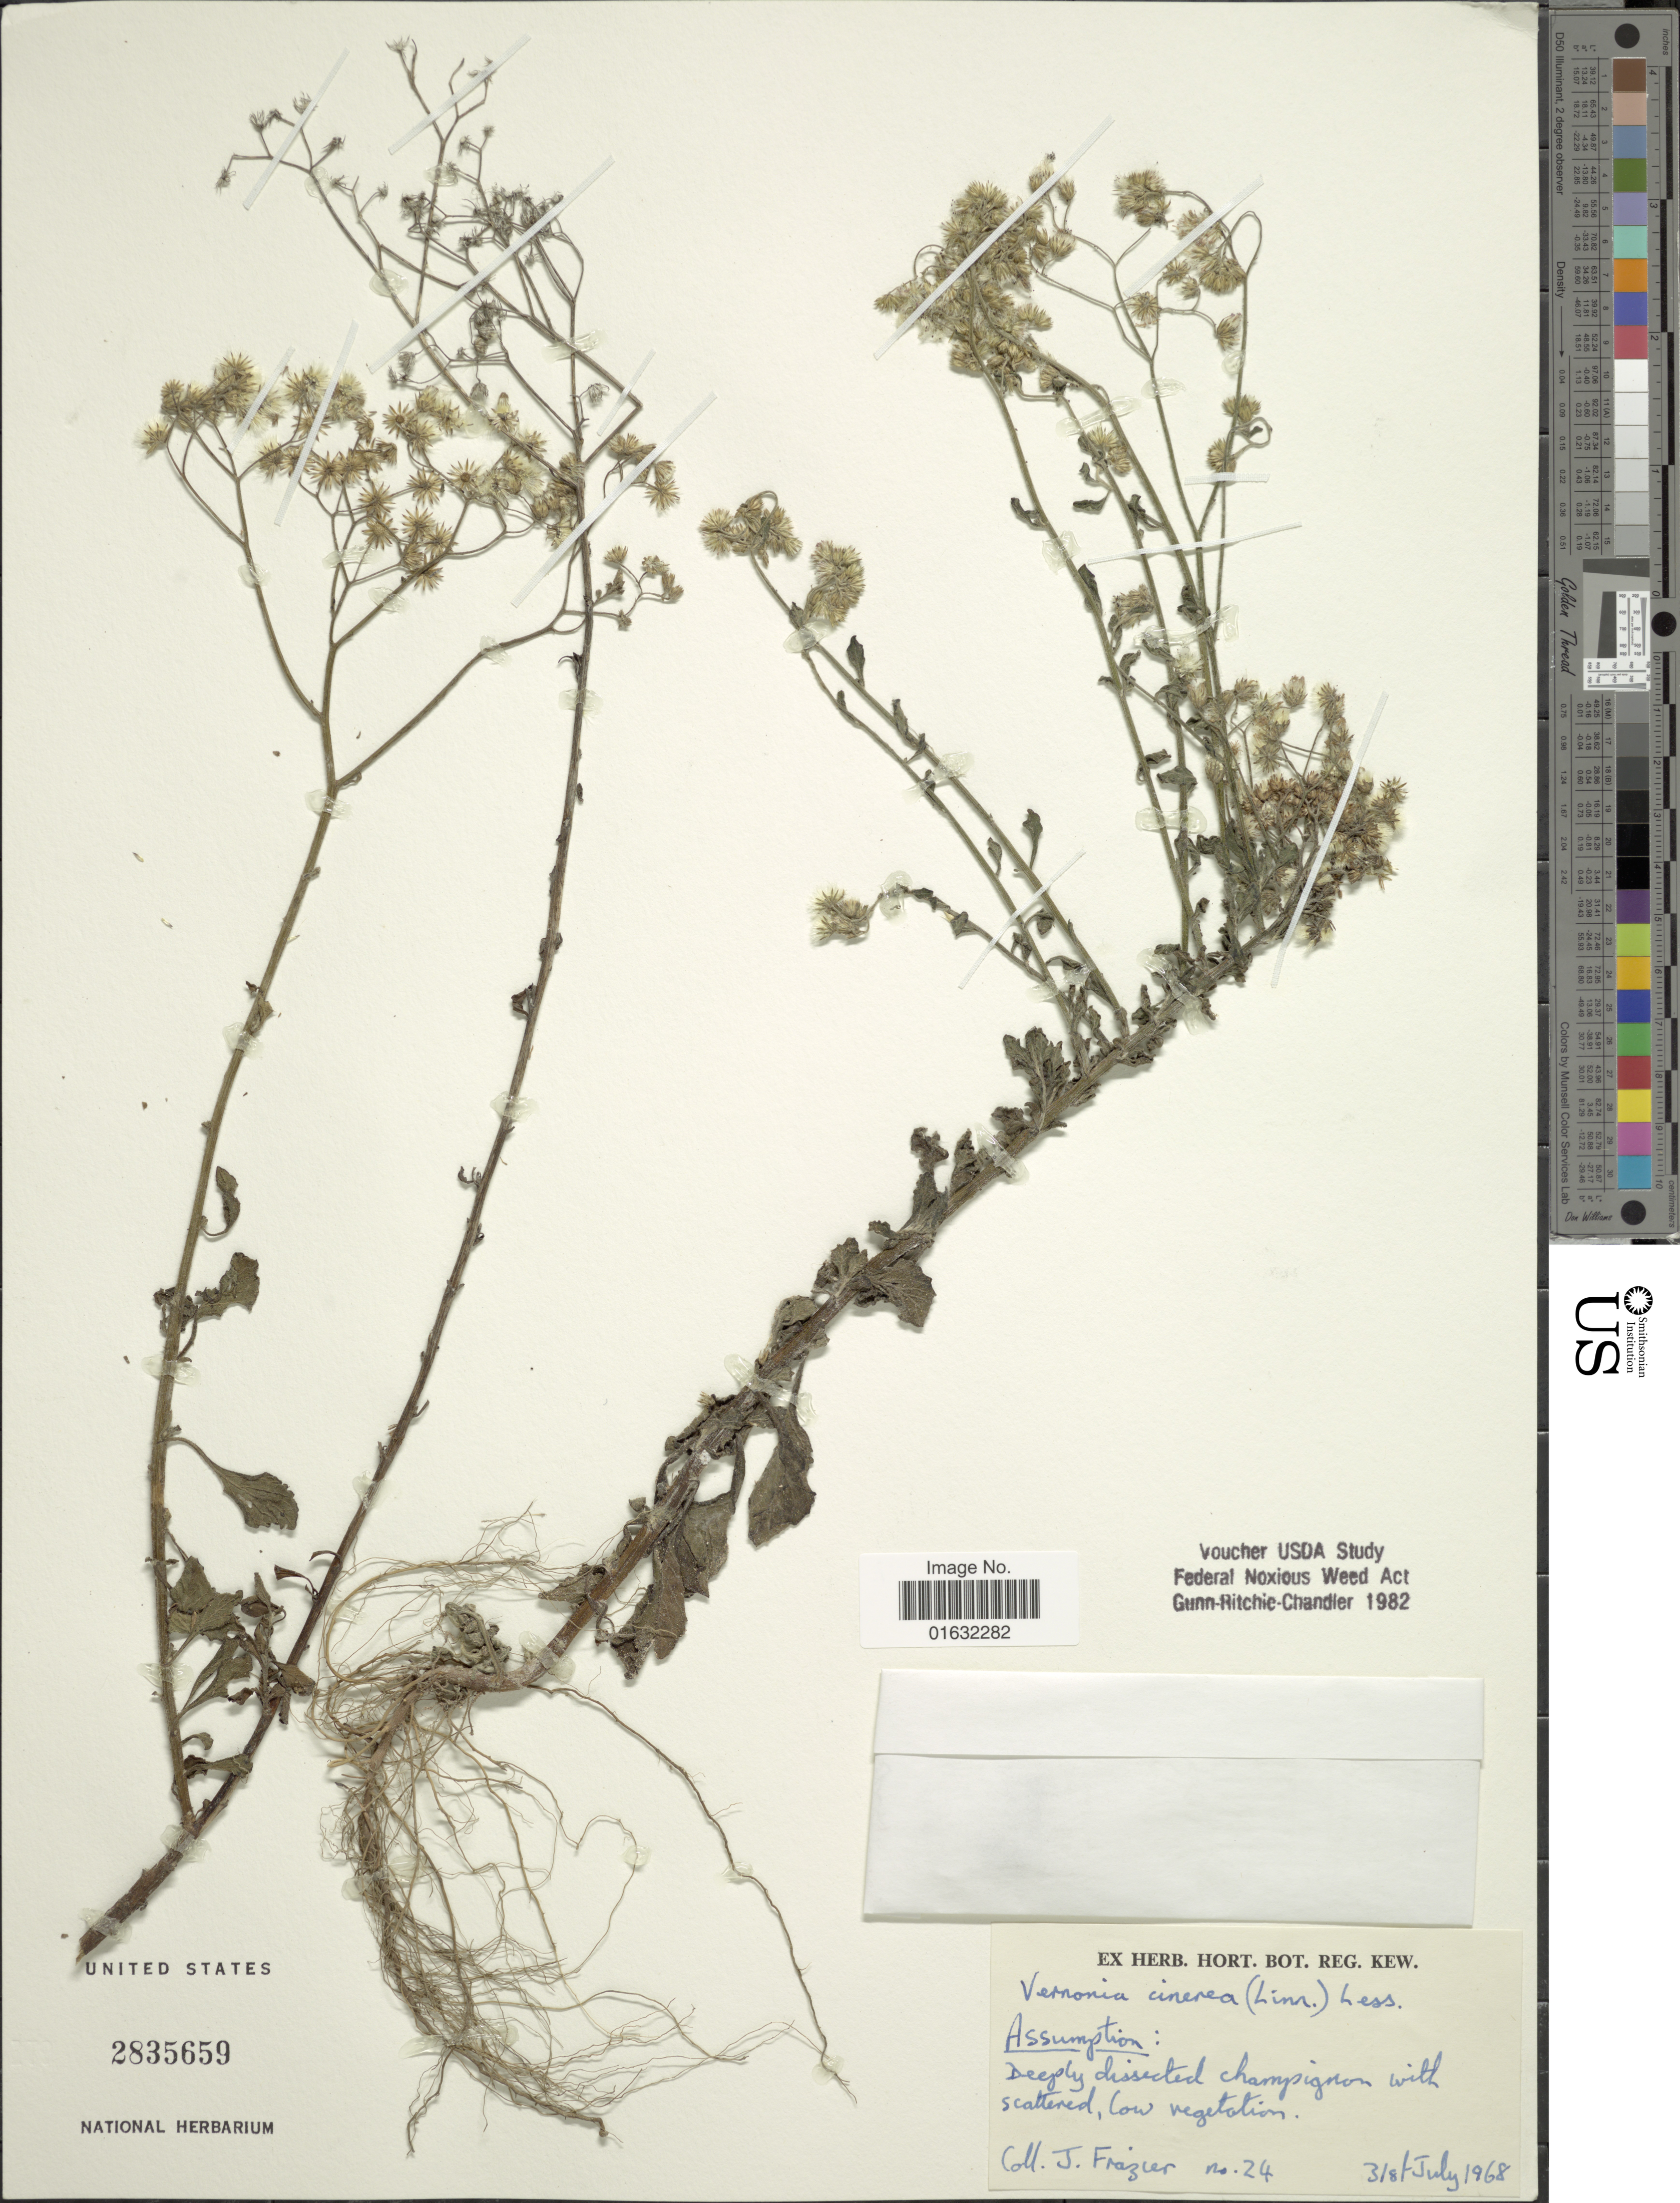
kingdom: Plantae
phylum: Tracheophyta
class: Magnoliopsida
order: Asterales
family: Asteraceae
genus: Cyanthillium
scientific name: Cyanthillium cinereum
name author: (L.) H. Rob.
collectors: J. Frazier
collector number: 24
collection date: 1968-07-03/1968-07-08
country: Seychelles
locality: Assumption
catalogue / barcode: US 2835659